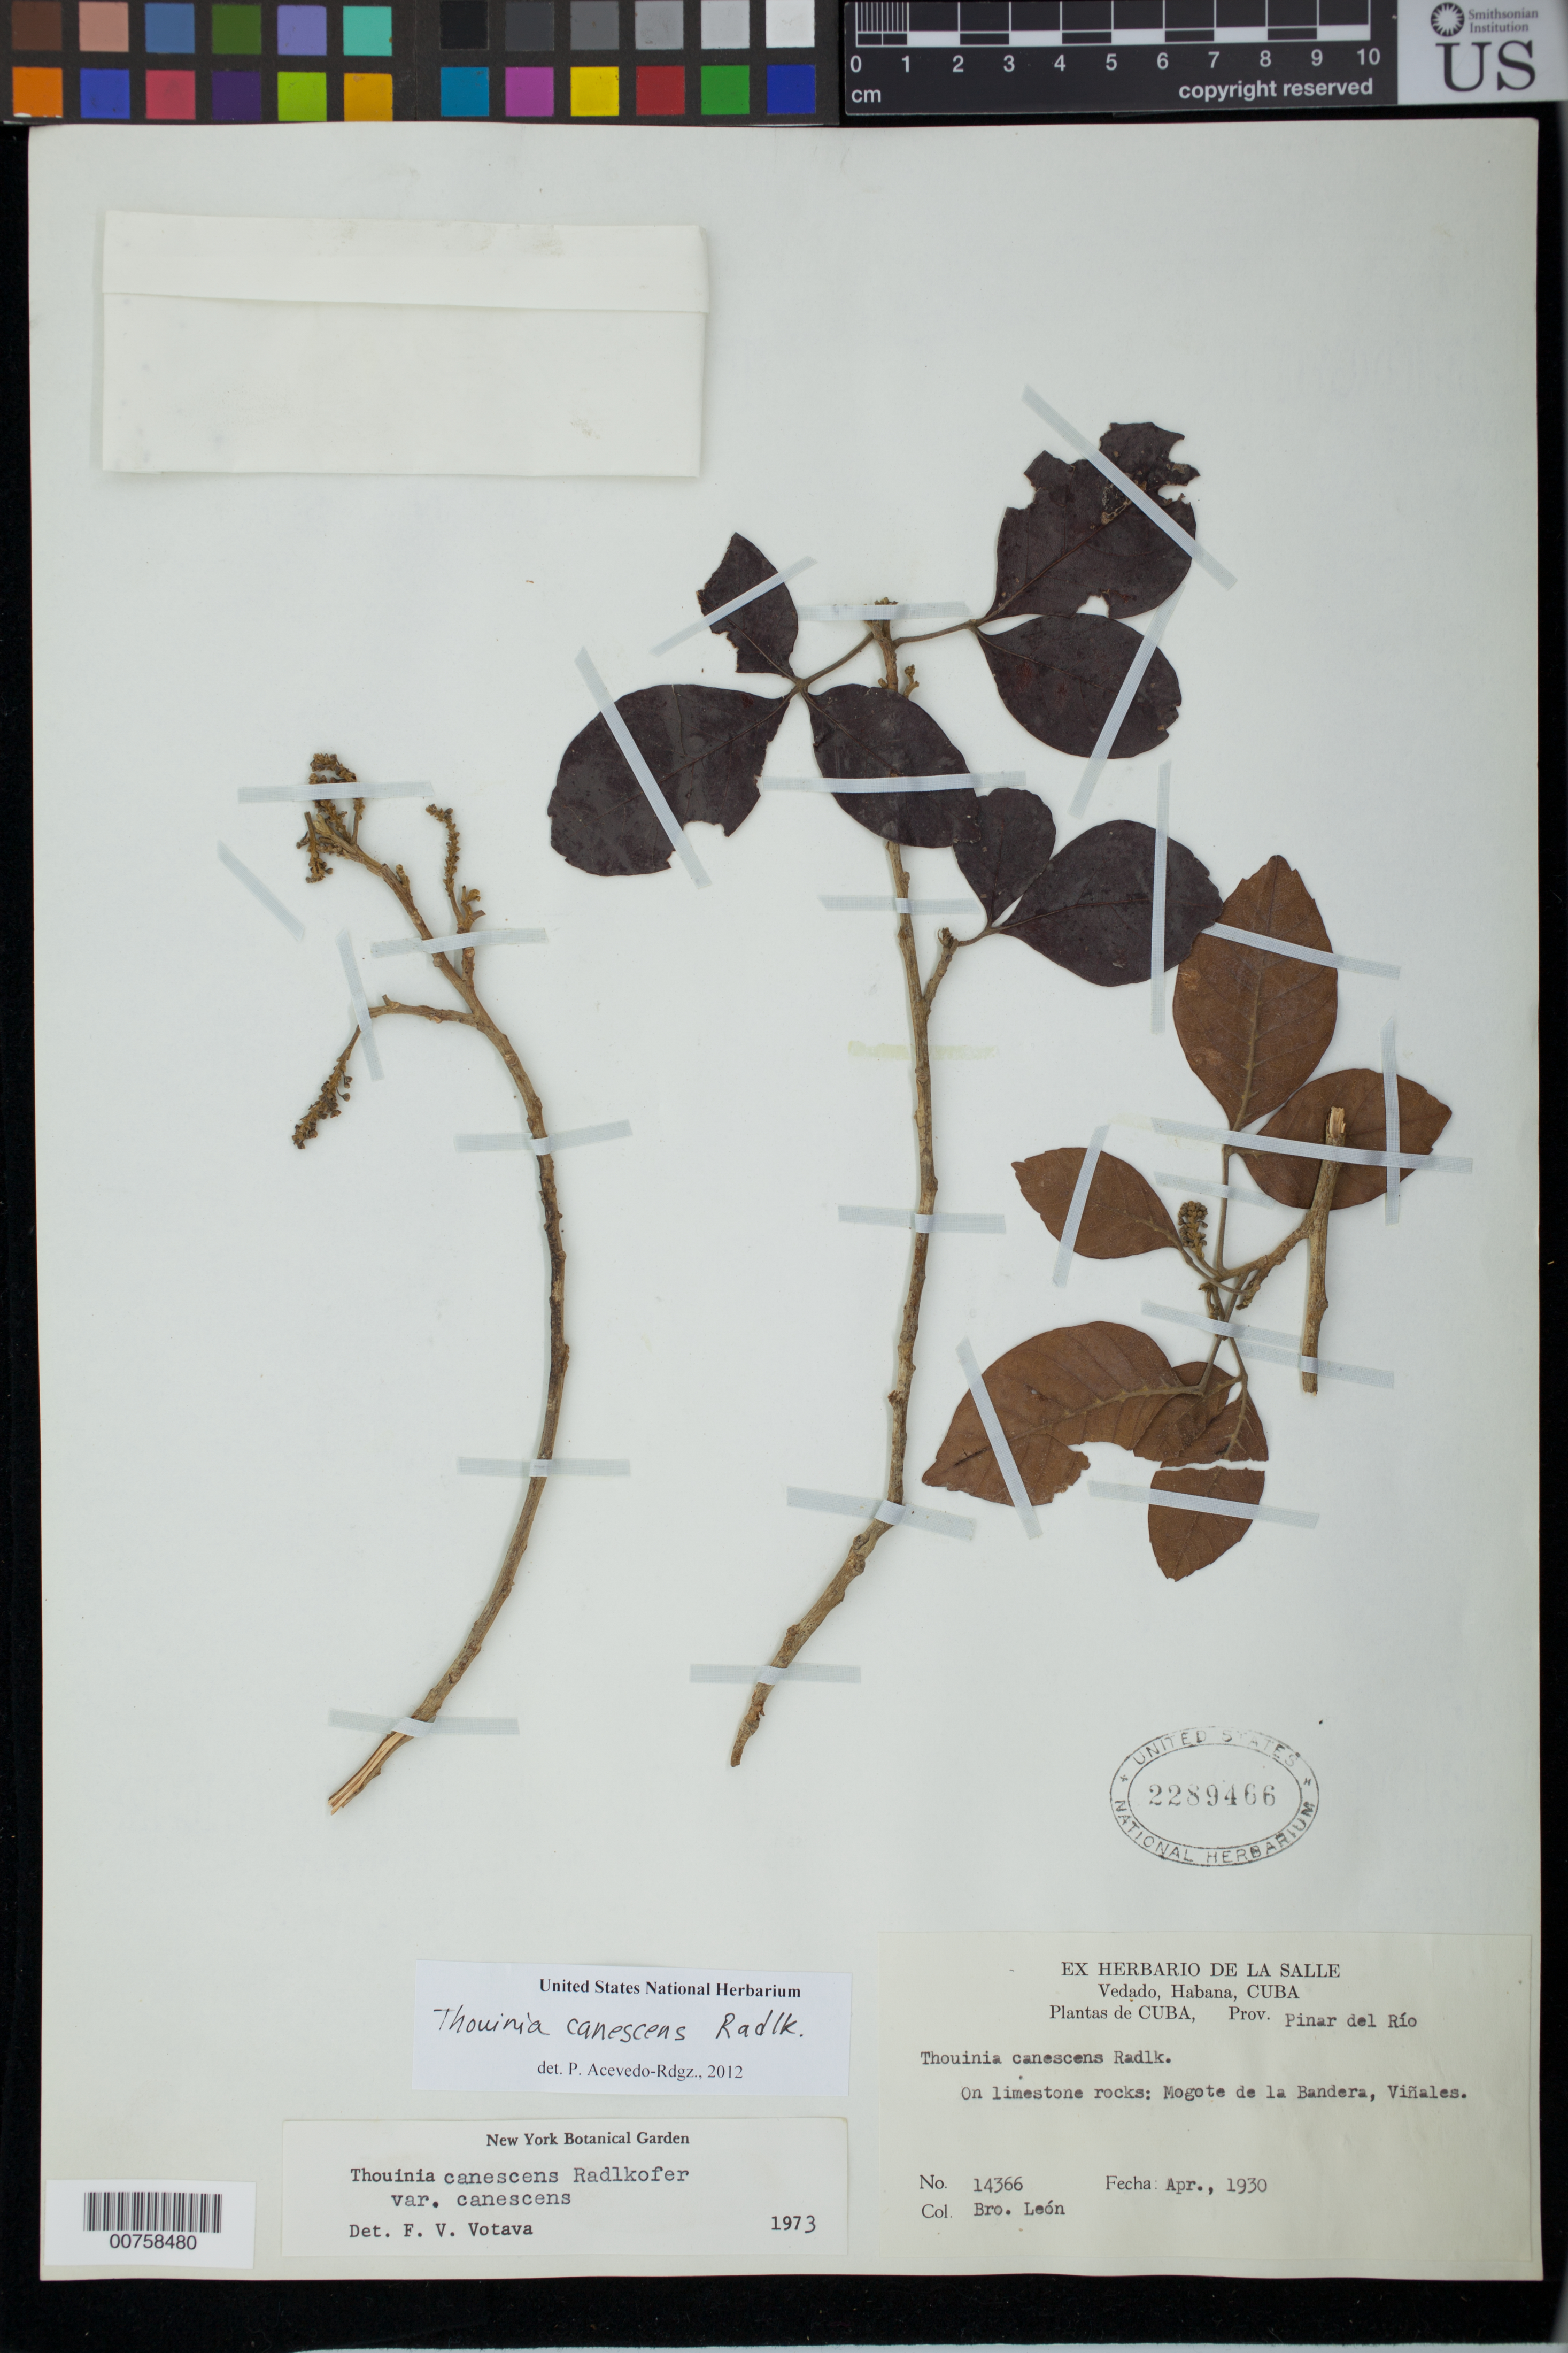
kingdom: Plantae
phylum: Tracheophyta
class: Magnoliopsida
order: Sapindales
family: Sapindaceae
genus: Thouinia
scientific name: Thouinia canescens var. canescens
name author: Radlk.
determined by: Votava, Frank V.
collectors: Bro. León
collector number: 14366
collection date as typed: Apr 1930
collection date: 1930-04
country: Cuba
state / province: Pinar del Río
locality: Mogote de la Bandera, Viñales.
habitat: On limestone rocks.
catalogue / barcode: US 2289466